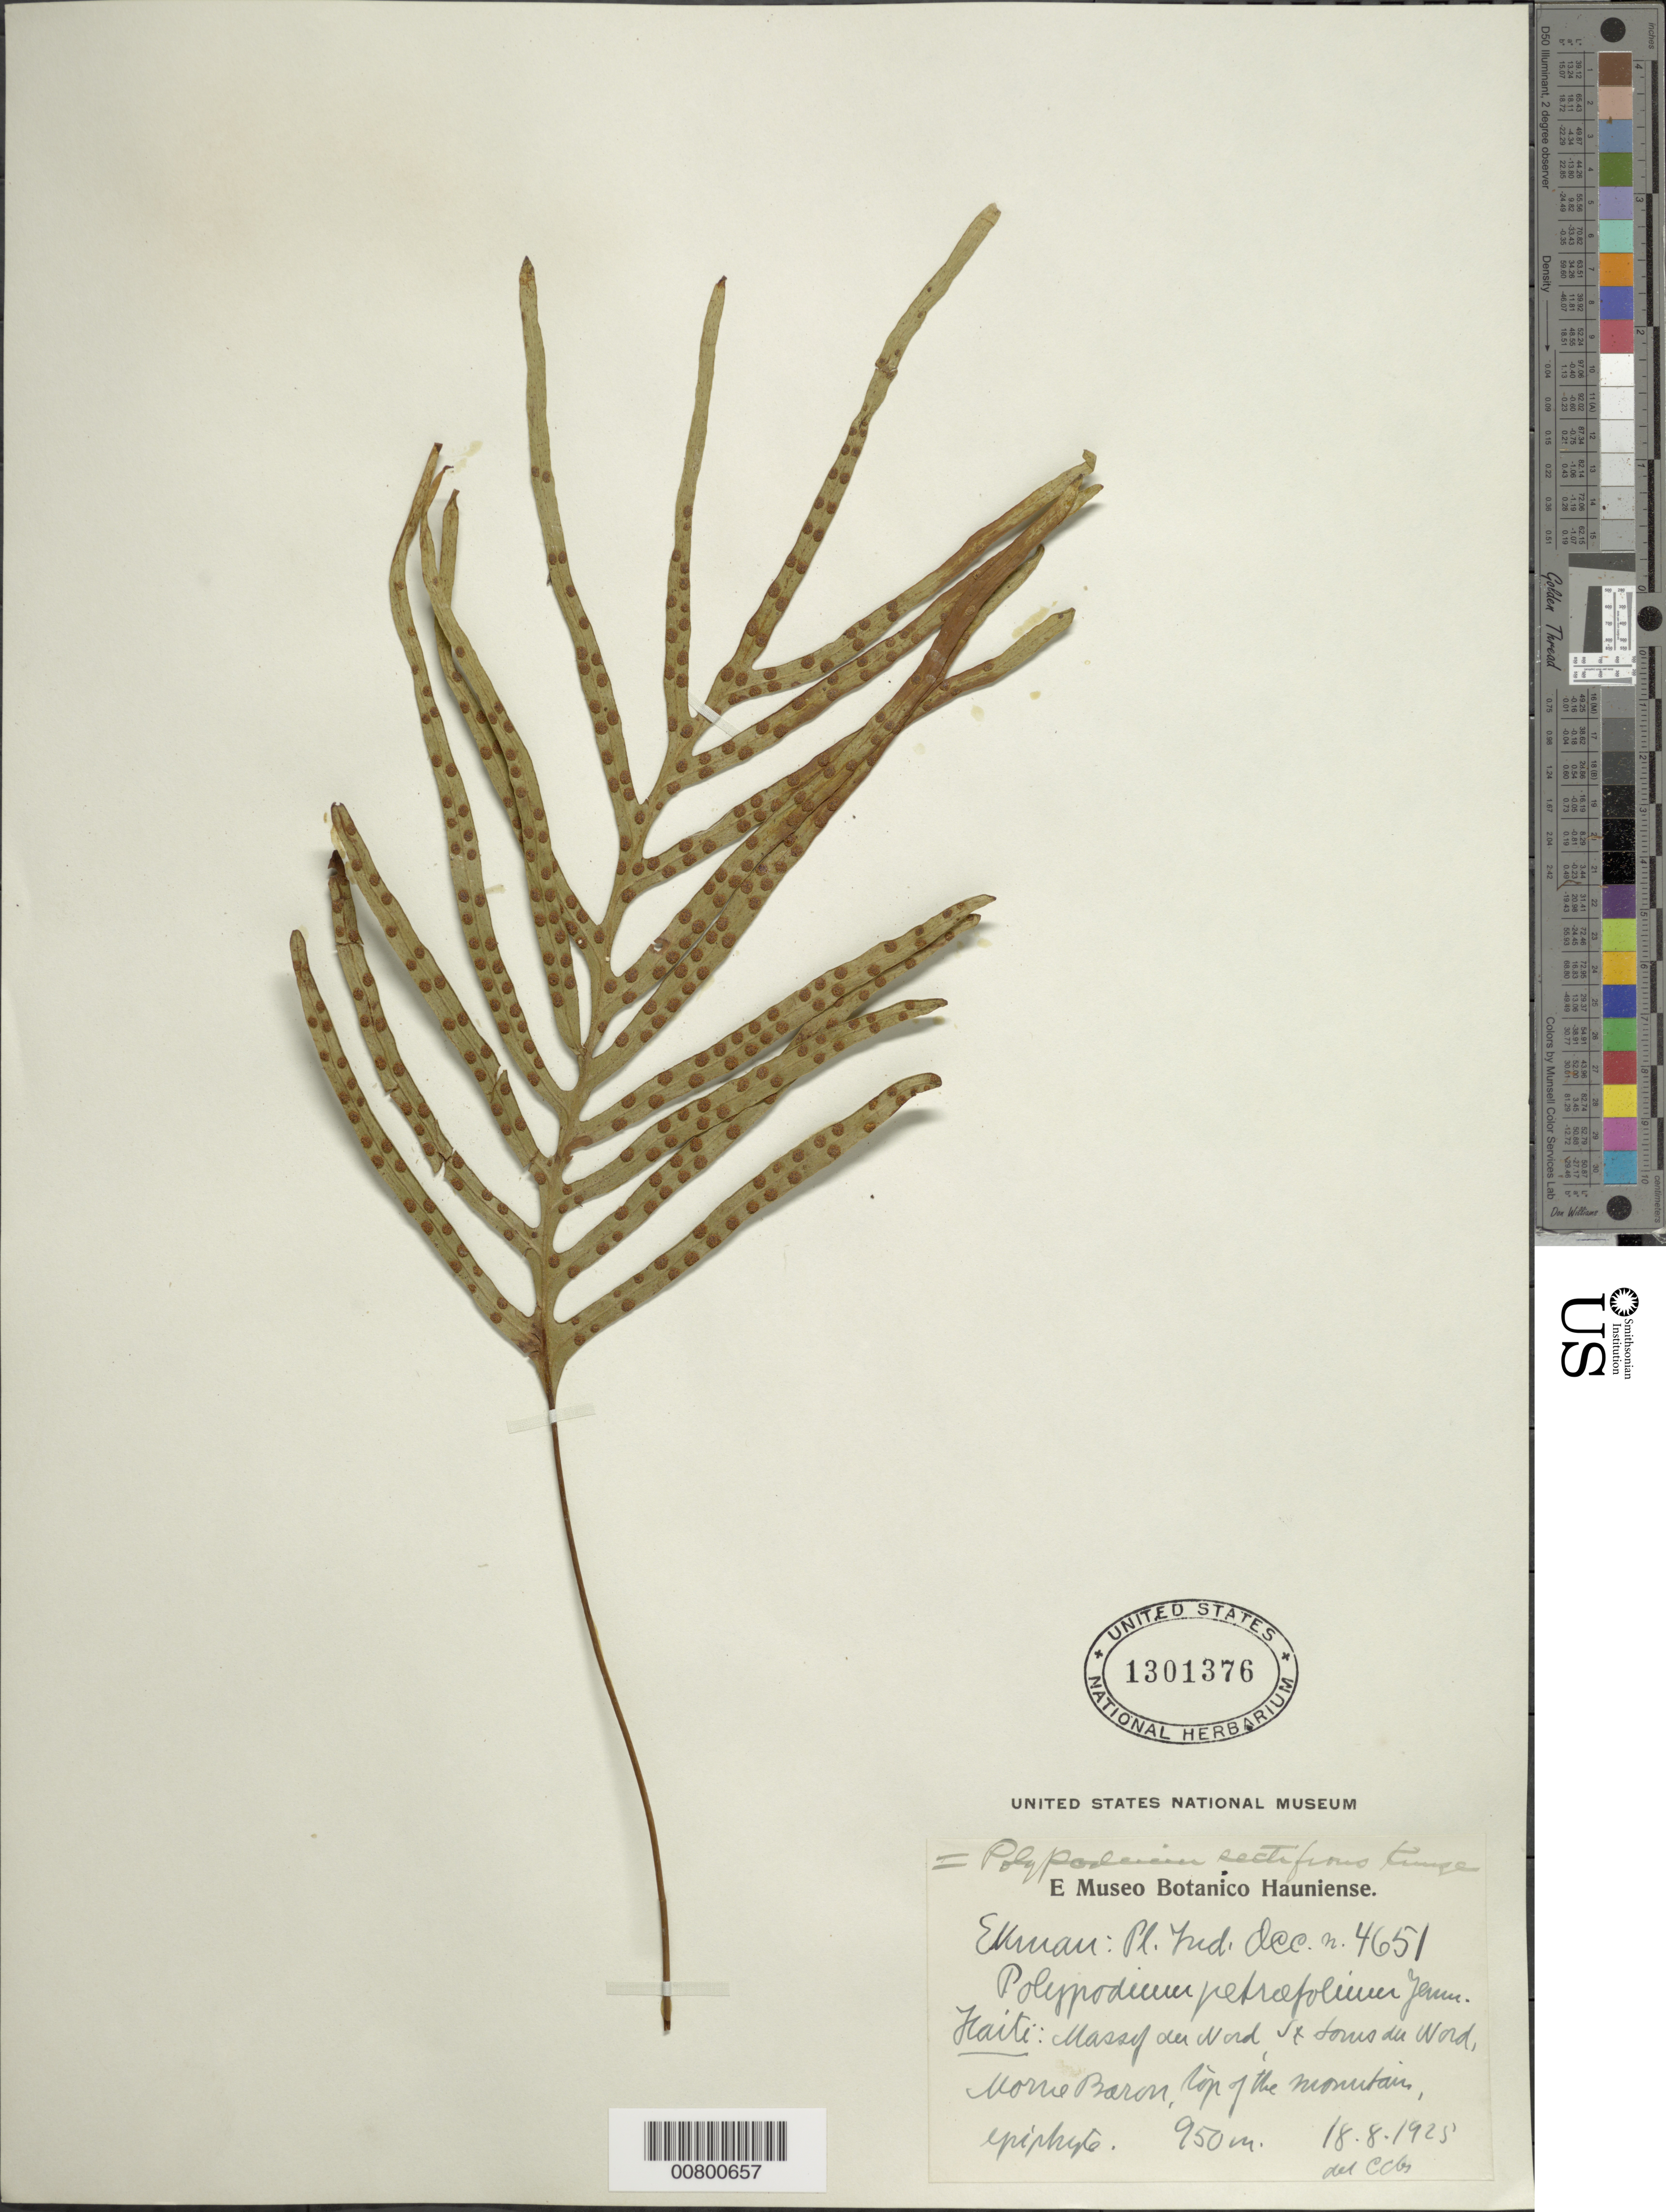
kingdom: Plantae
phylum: Tracheophyta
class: Polypodiopsida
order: Polypodiales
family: Polypodiaceae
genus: Zygophlebia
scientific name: Zygophlebia sectifrons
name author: (Kunze ex Mett.) L.E. Bishop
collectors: E. L. Ekman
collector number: H 4651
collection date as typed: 18 Aug 1925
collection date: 1925-08-18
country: Haiti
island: Hispaniola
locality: Massif du Nord, St. Louis de Nord, Morne Baron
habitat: Top of mountain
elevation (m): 950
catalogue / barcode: US 1301376